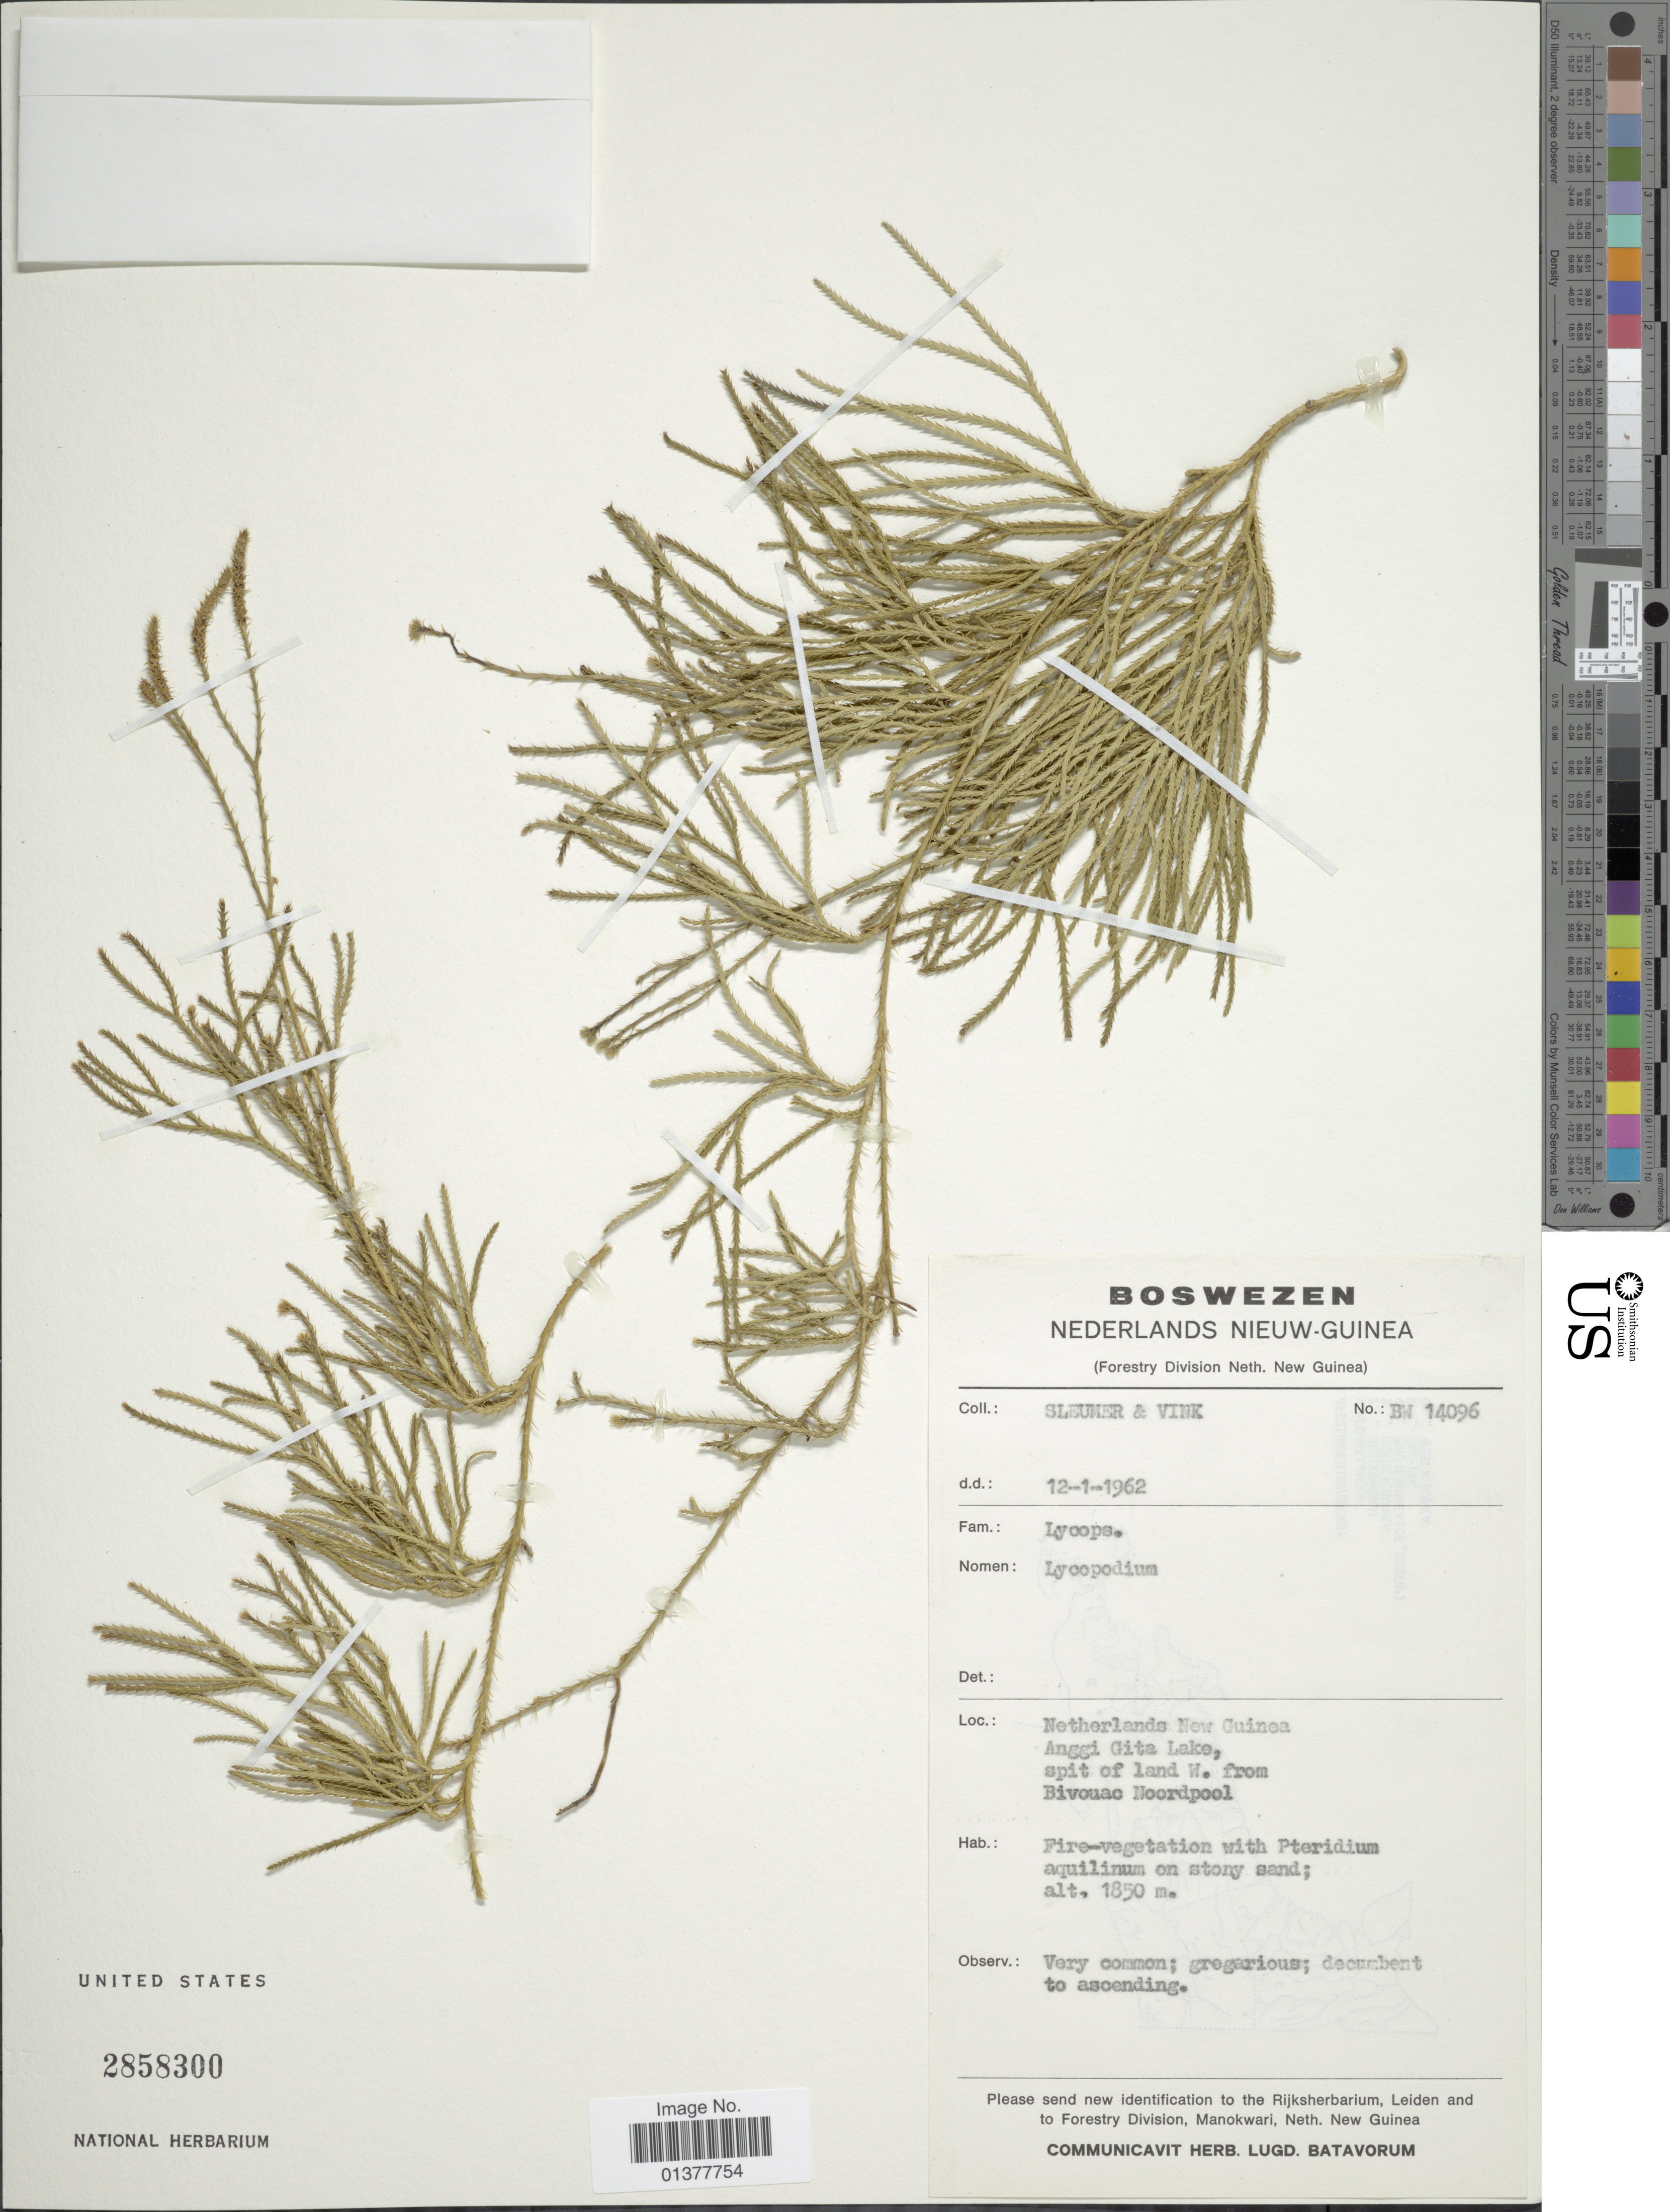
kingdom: Plantae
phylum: Tracheophyta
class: Lycopodiopsida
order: Lycopodiales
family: Lycopodiaceae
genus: Diphasiastrum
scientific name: Diphasiastrum complanatum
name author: (L.) Holub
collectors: H. O. Sleumer & Vink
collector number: BW14096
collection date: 1962-01-12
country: Indonesia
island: New Guinea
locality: Netherlands New Guinea, Anggi Gita Lake, spit of land W. from Bivouac Noordpool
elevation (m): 1850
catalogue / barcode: US 2858300